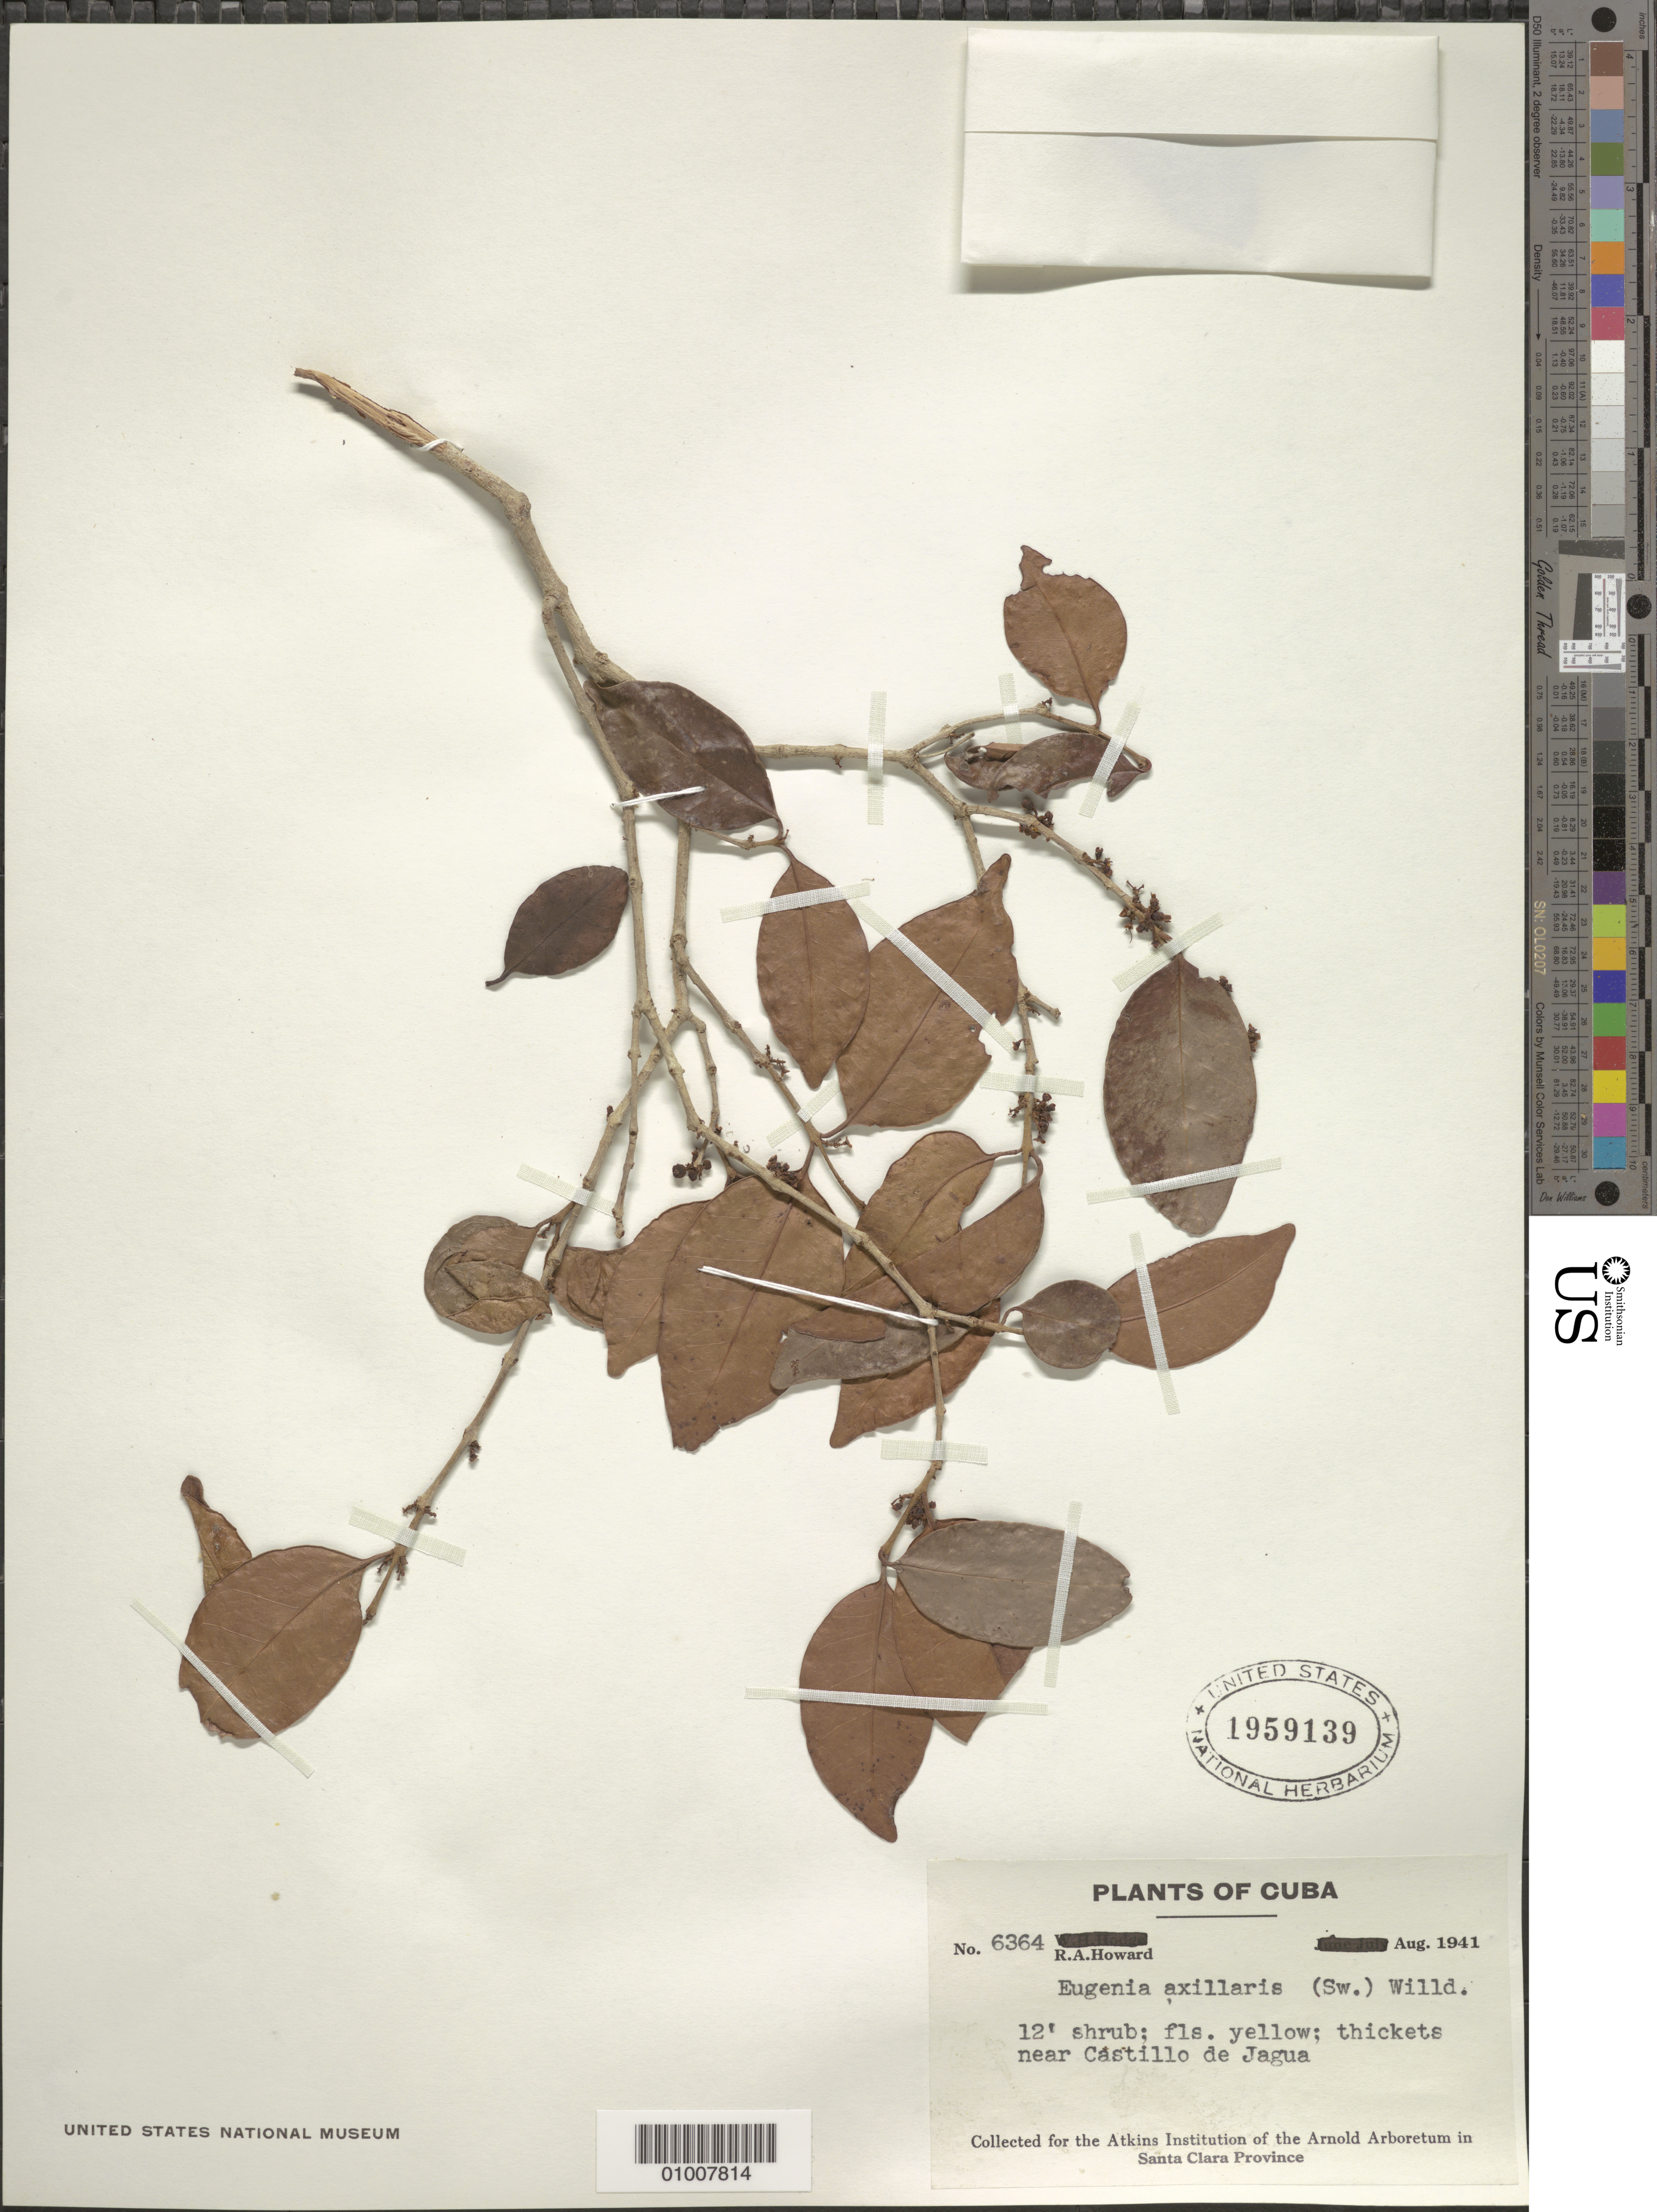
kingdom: Plantae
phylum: Tracheophyta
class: Magnoliopsida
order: Myrtales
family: Myrtaceae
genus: Eugenia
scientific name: Eugenia axillaris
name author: (Sw.) Willd.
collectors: R. A. Howard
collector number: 6364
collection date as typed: Aug 1941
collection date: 1941-08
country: Cuba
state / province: Villa Clara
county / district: Santa Clara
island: Cuba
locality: Near Castillo de Jagua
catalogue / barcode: US 1959139